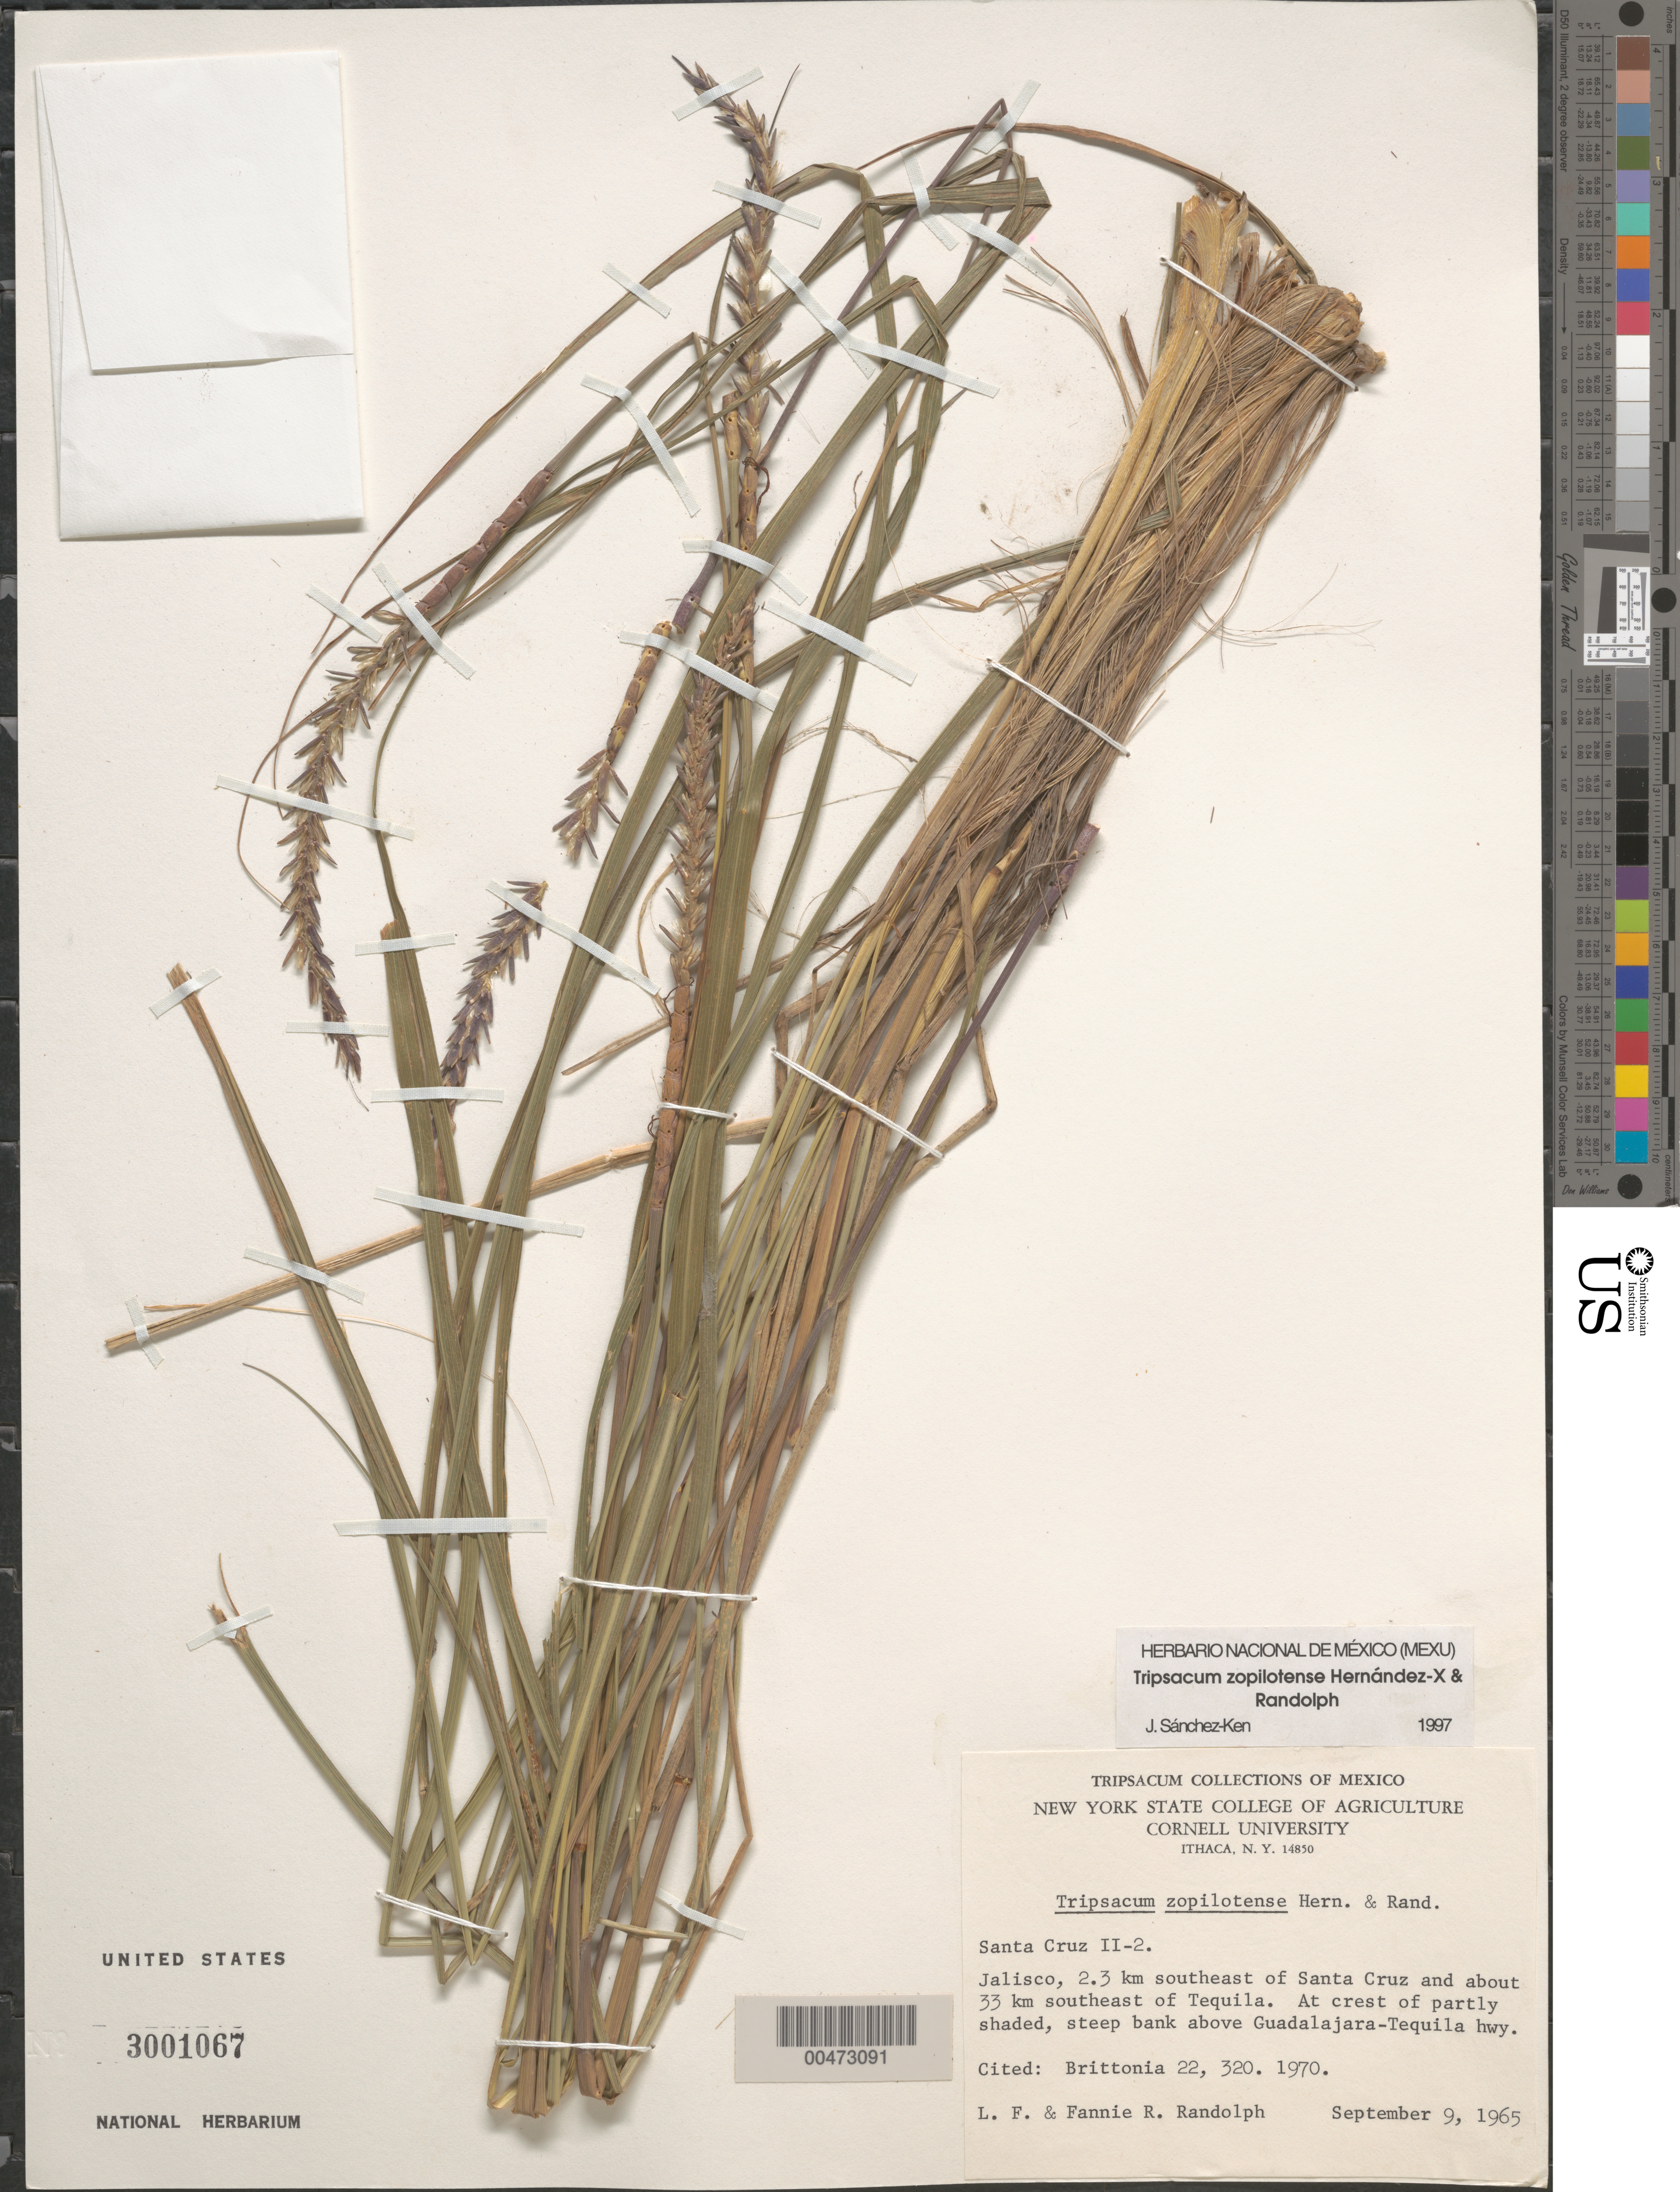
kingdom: Plantae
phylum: Tracheophyta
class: Liliopsida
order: Poales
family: Poaceae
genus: Tripsacum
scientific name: Tripsacum zapolitense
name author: Hern.-Xol. & Randolph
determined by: Sánchez-Ken, J. G.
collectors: L. F. Randolph & F. Randolph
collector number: Sta. C. II-2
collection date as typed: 9 Sep 1965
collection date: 1965-09-09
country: Mexico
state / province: Jalisco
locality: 2.3 km SE of Santa Cruz & about 33 km SE of Tequila, above Guadalajara - Tequila Hwy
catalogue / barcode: US 3001067